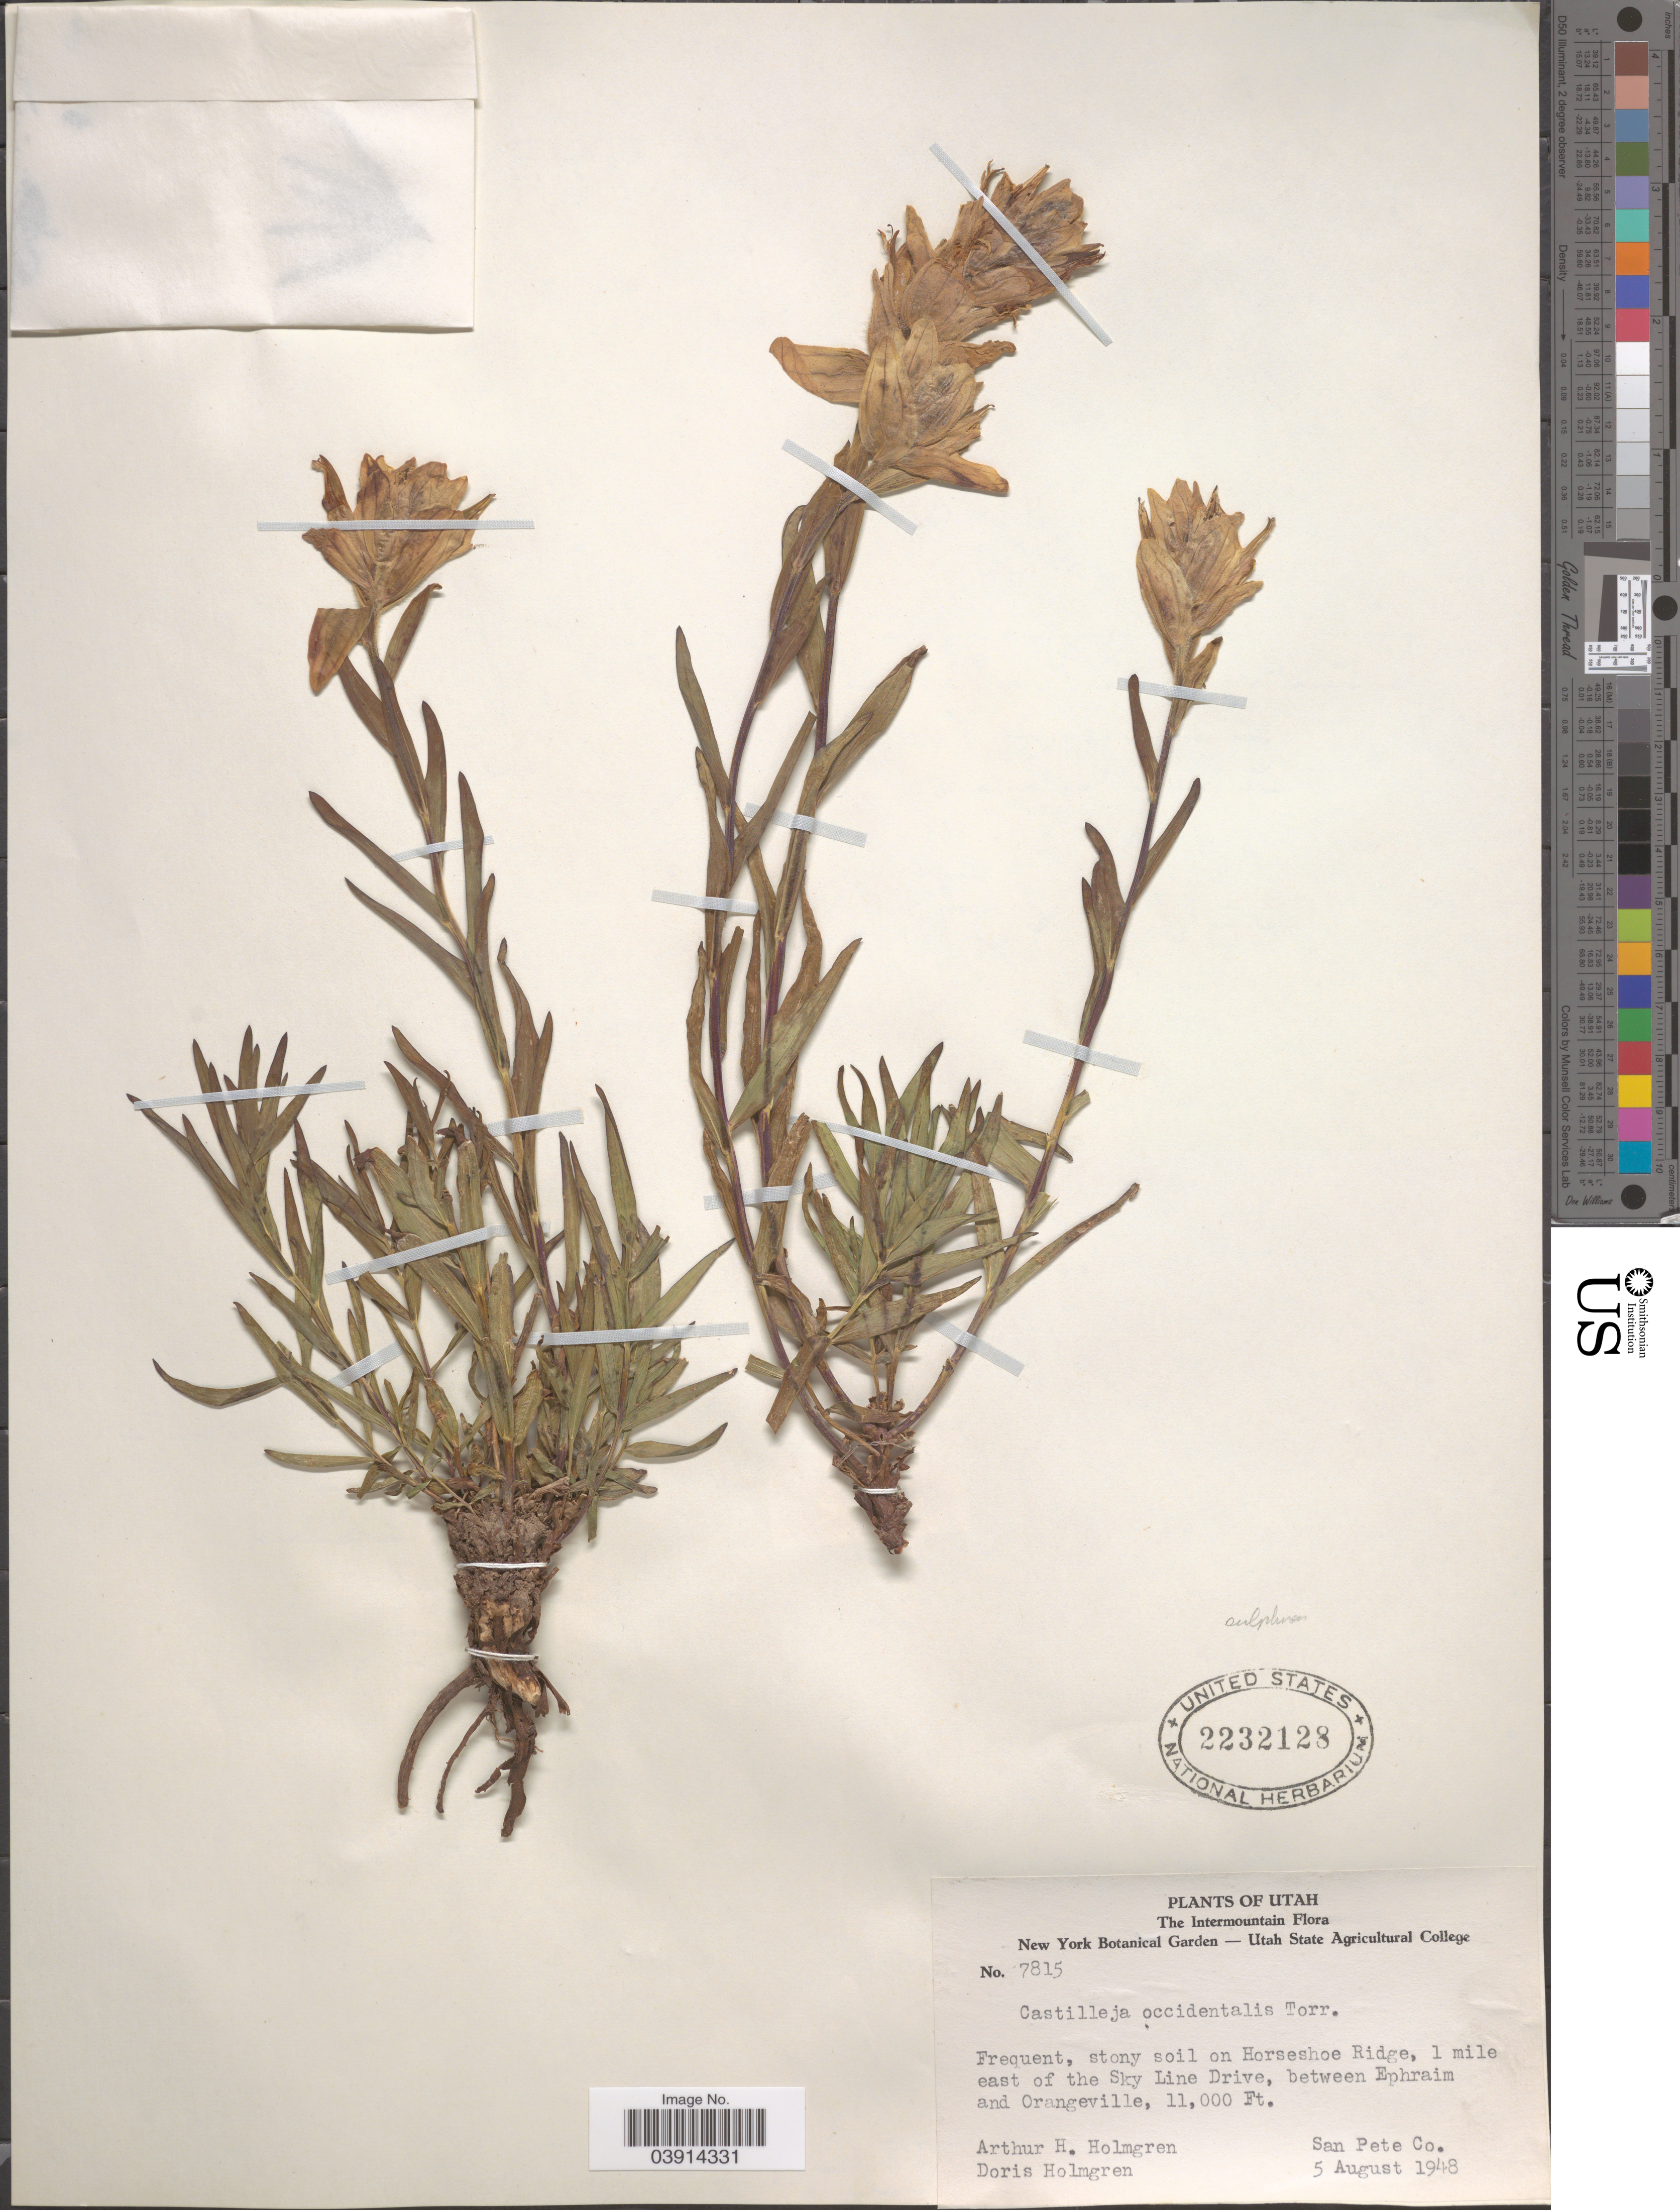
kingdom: Plantae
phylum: Tracheophyta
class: Magnoliopsida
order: Lamiales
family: Orobanchaceae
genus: Castilleja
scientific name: Castilleja sulphurea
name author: Rydb.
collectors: A. H. Holmgren & D. E. Holmgren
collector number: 7815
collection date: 1948-08-05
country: United States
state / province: Utah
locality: The Intermountain. Stony soil on Horseshoe Ridge, 1 mile east of the Sky Line Drive, between Ephraim and Orangeville. San Pete Co.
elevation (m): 3353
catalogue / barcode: US 2232128